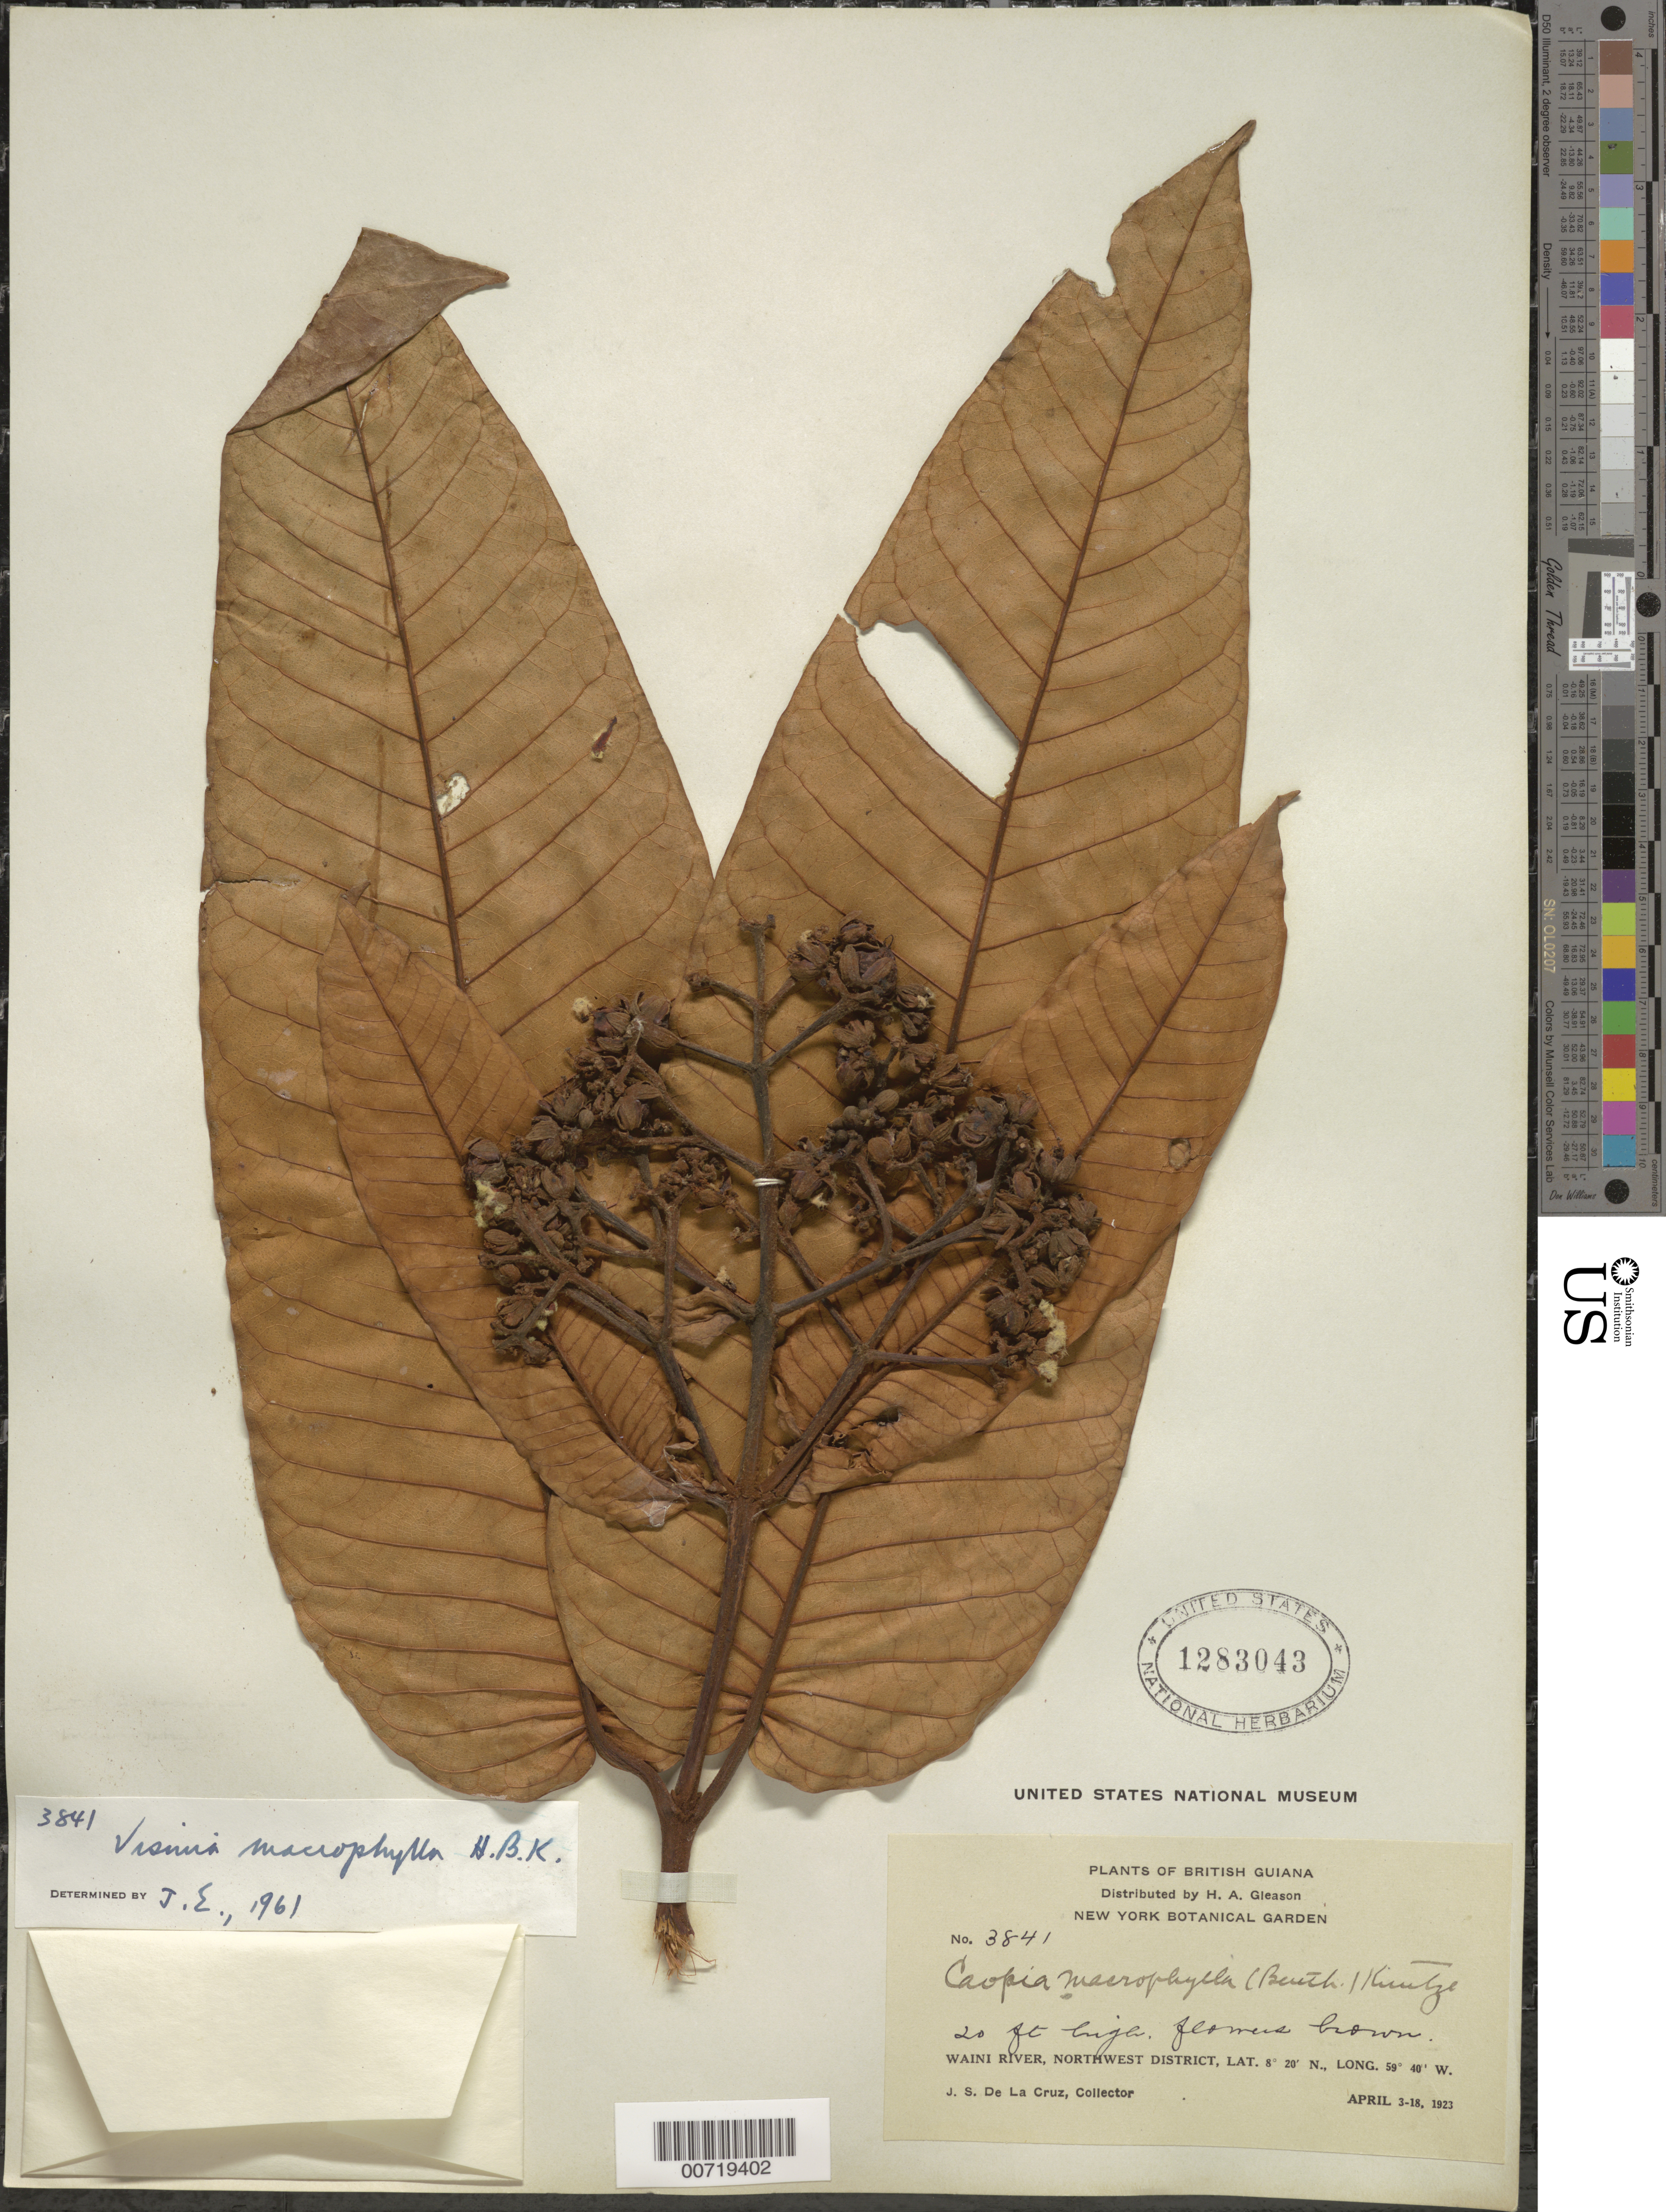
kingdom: Plantae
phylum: Tracheophyta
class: Magnoliopsida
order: Malpighiales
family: Hypericaceae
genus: Vismia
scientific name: Vismia macrophylla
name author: Kunth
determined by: Ewan, J. A.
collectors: J. S. de la Cruz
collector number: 3841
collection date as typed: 3-Apr-23 to 18-Apr-23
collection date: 1923-04-03/1923-04-18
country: Guyana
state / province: Barima-Waini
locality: Waini R., NW District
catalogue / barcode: US 1283043